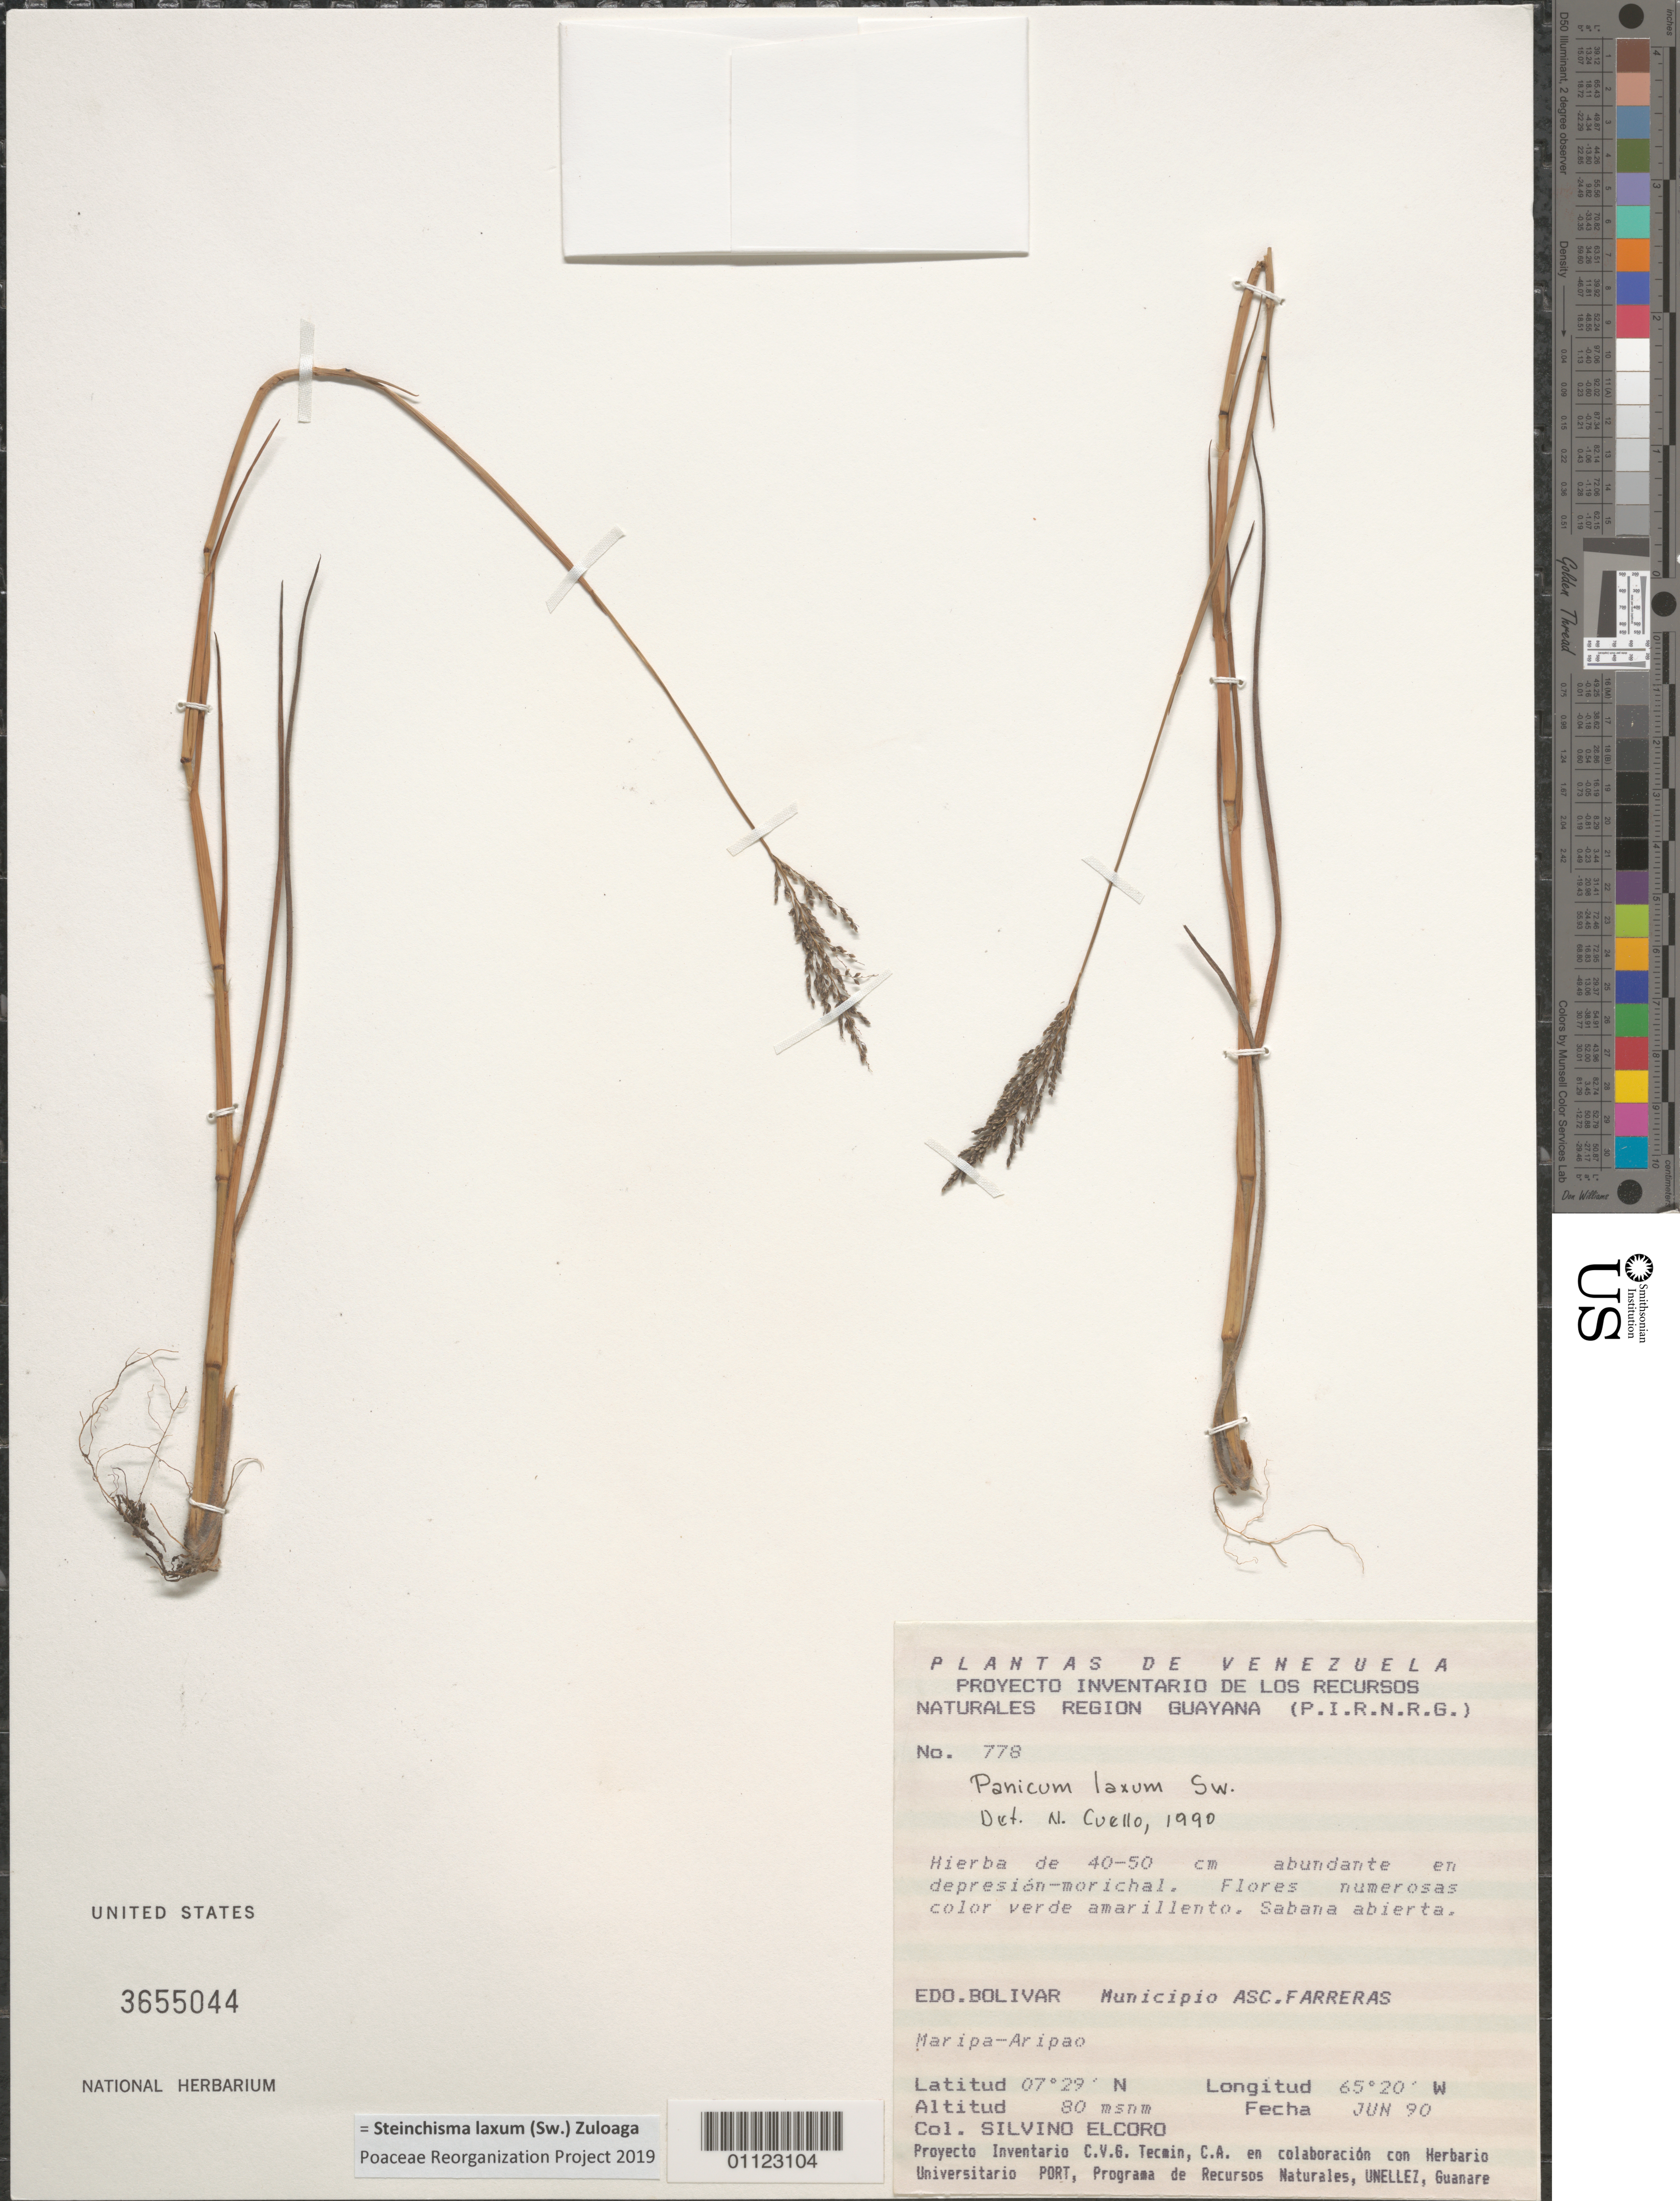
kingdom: Plantae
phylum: Tracheophyta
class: Liliopsida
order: Poales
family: Poaceae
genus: Panicum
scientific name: Panicum laxum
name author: Sw.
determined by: Cuello, Nidia L.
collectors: S. Elcoro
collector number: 778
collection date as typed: Feb 90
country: Venezuela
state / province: Bolívar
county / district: Sucre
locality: Maripa-Aripao, Ascención Farreras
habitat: Sabana abierto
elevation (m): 80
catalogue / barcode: US 3655044